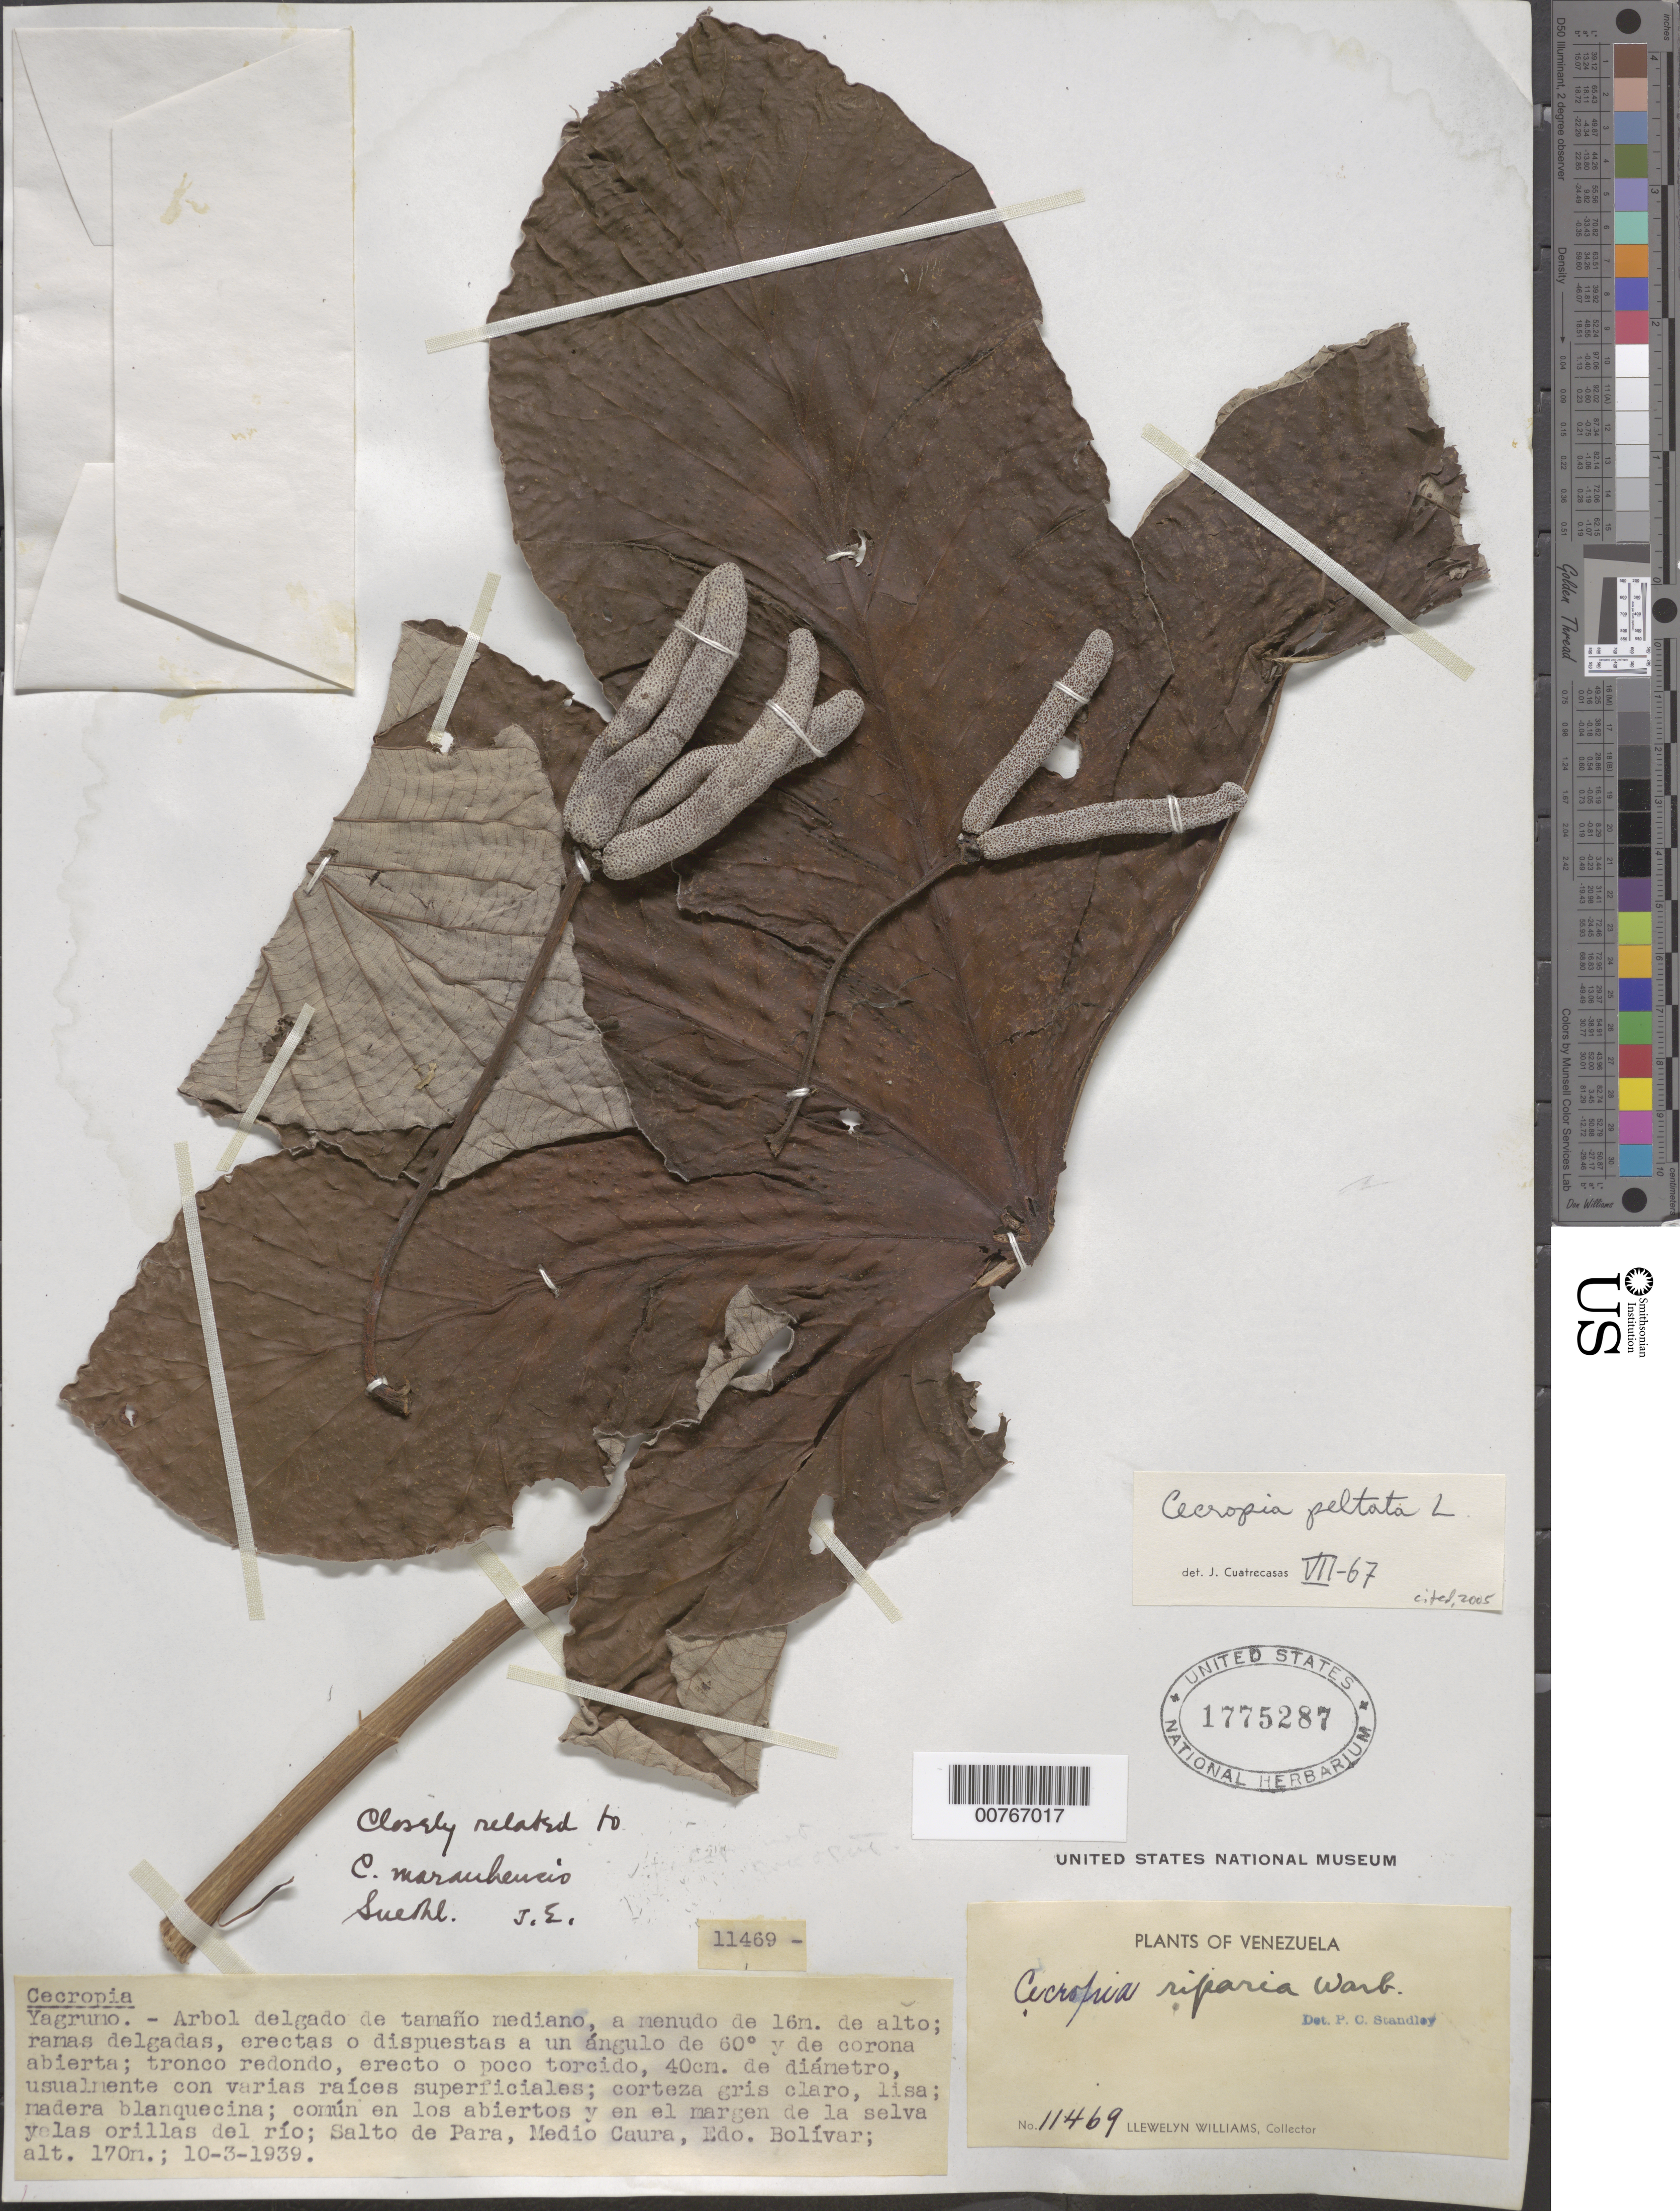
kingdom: Plantae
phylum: Tracheophyta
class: Magnoliopsida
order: Rosales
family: Urticaceae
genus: Cecropia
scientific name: Cecropia peltata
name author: L.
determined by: Cuatrecasas, J.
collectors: Ll. Williams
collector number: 11469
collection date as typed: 10-Mar-39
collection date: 1939-03-10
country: Venezuela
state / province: Bolívar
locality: Salto de Para, Medio Caura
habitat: En los abiertos y en el margen de la selva y las orillas del río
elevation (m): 170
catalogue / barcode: US 1775287